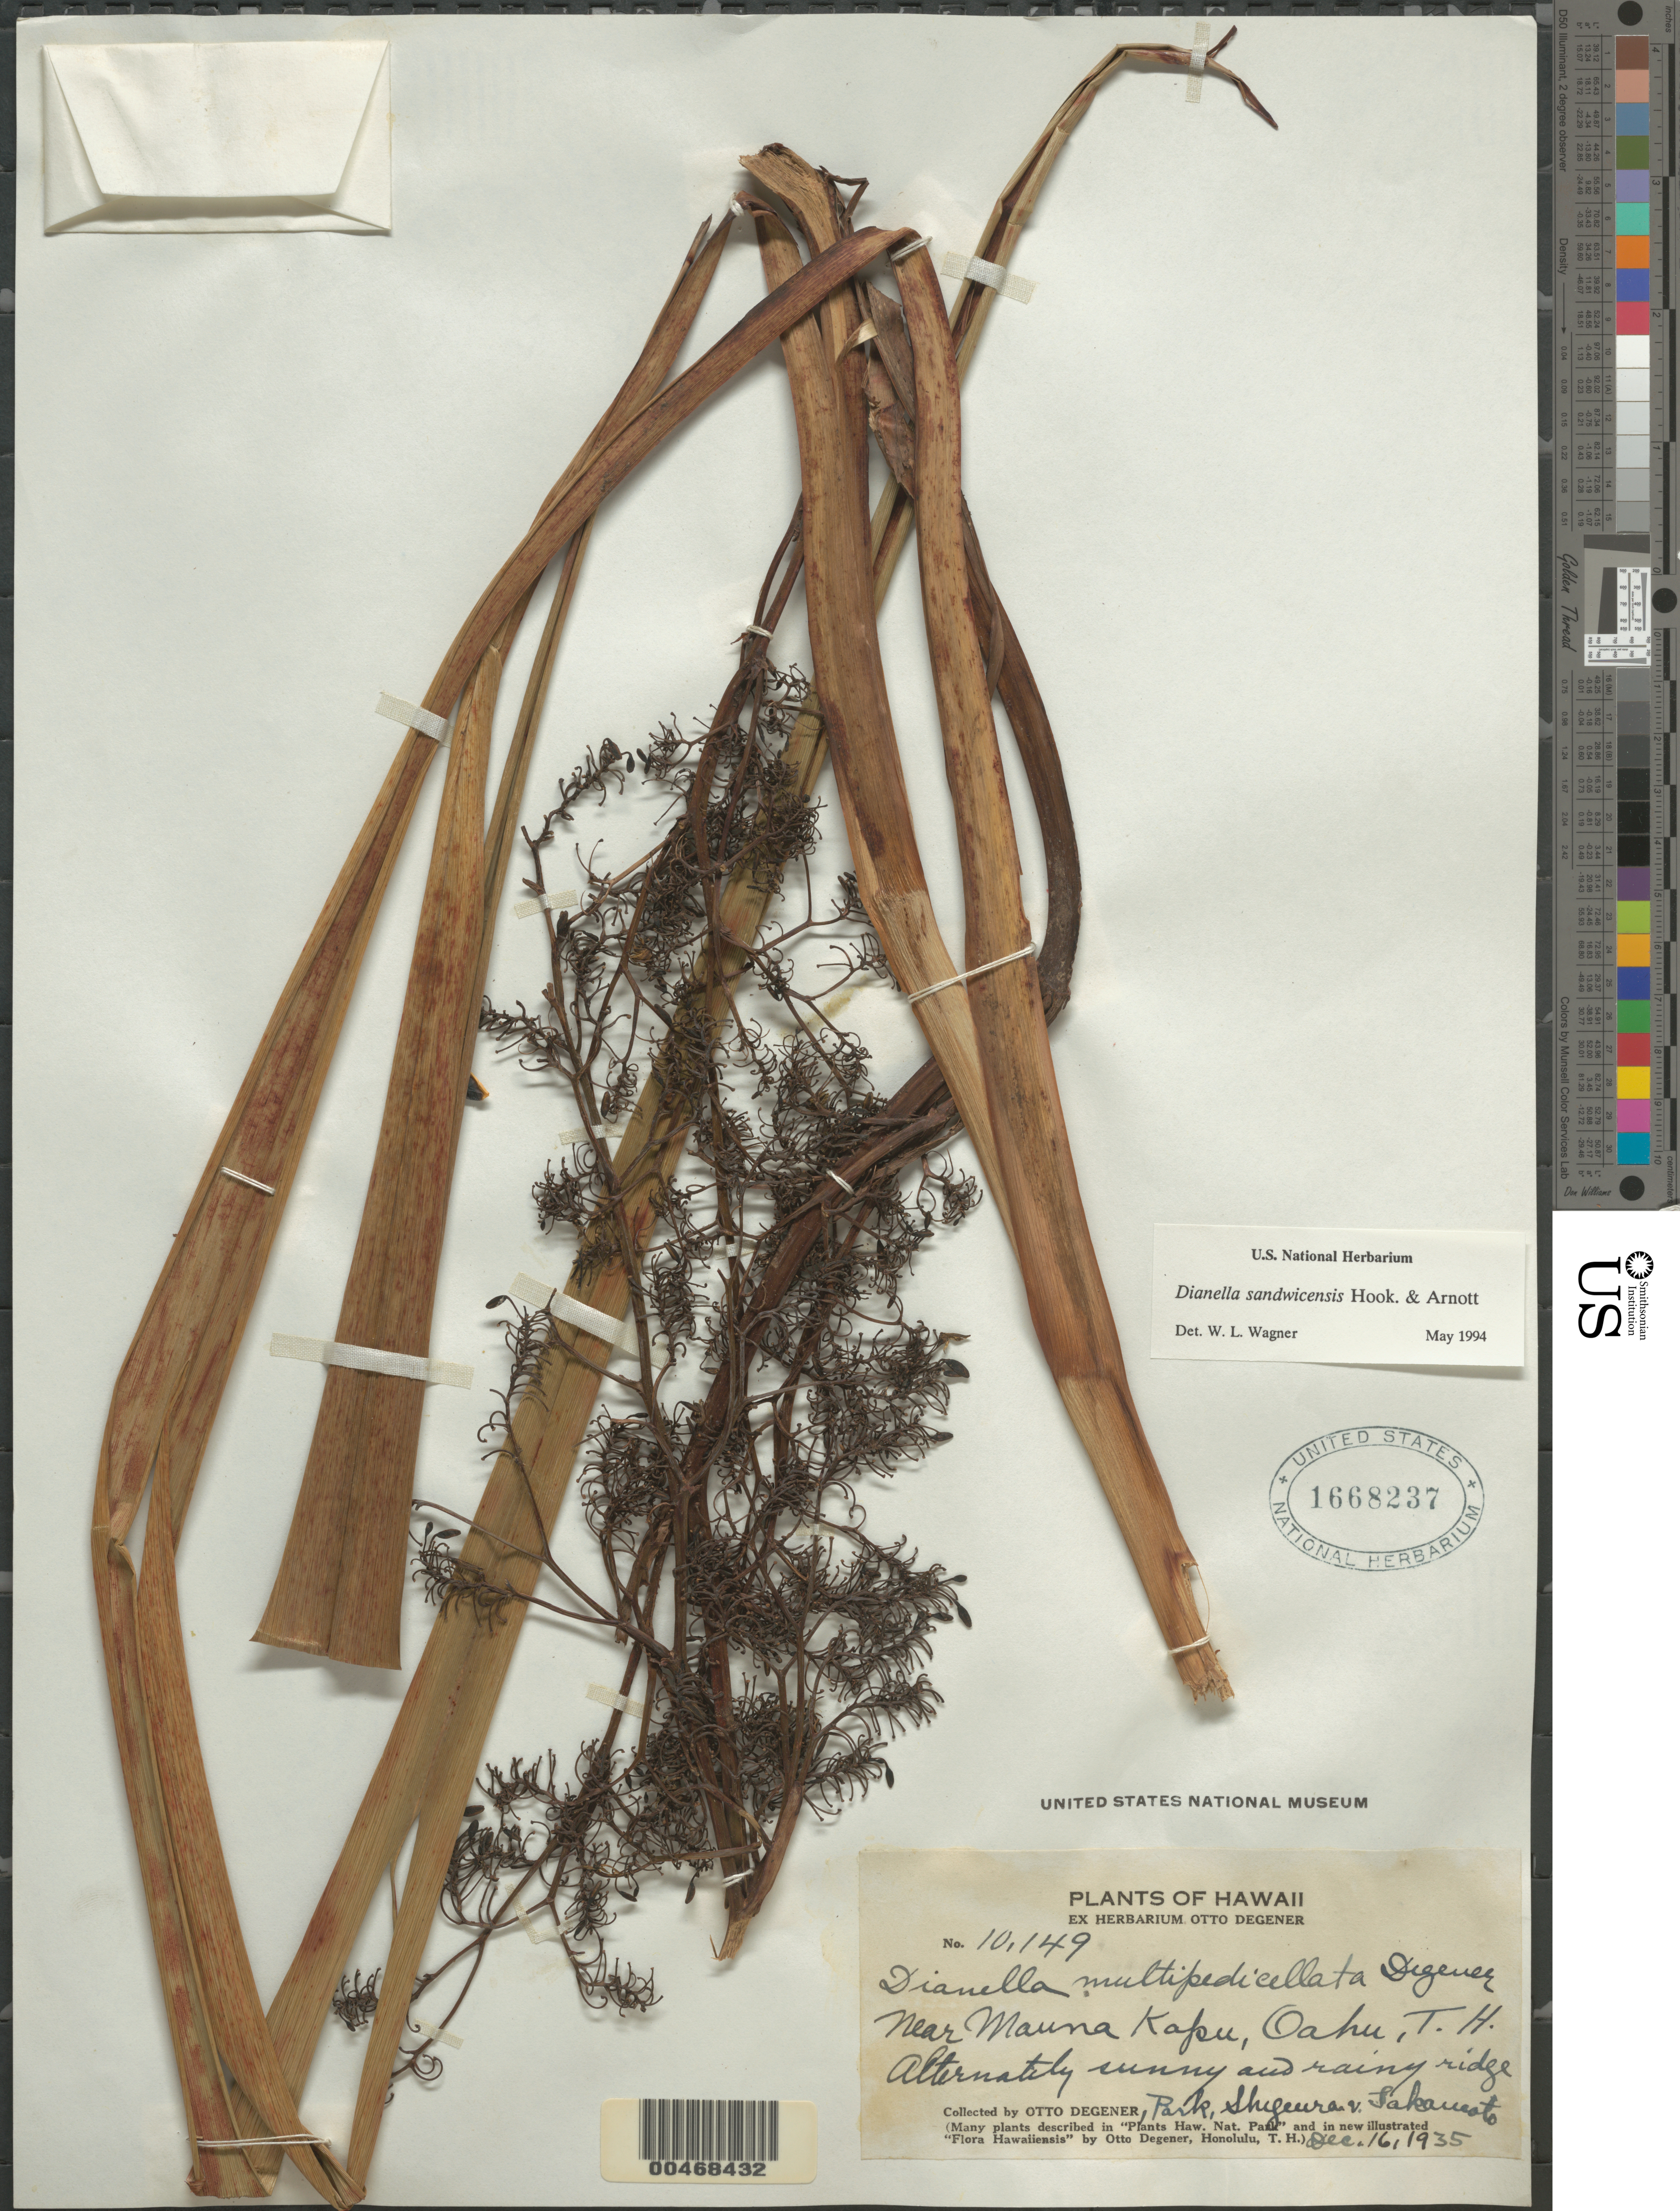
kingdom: Plantae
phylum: Tracheophyta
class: Liliopsida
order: Asparagales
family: Asphodelaceae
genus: Dianella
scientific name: Dianella sandwicensis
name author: Hook. & Arn.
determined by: Wagner, W. L., (BOT), Smithsonian Institution - National Museum of Natural History (UNITED STATES)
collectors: O. Degener, Park, Shigeura & -. Takamoto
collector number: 10149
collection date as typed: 16 Dec 1935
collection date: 1935-12-16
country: United States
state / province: Hawaii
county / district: Honolulu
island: Oahu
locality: Near Mauna Kapu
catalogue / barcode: US 1668237